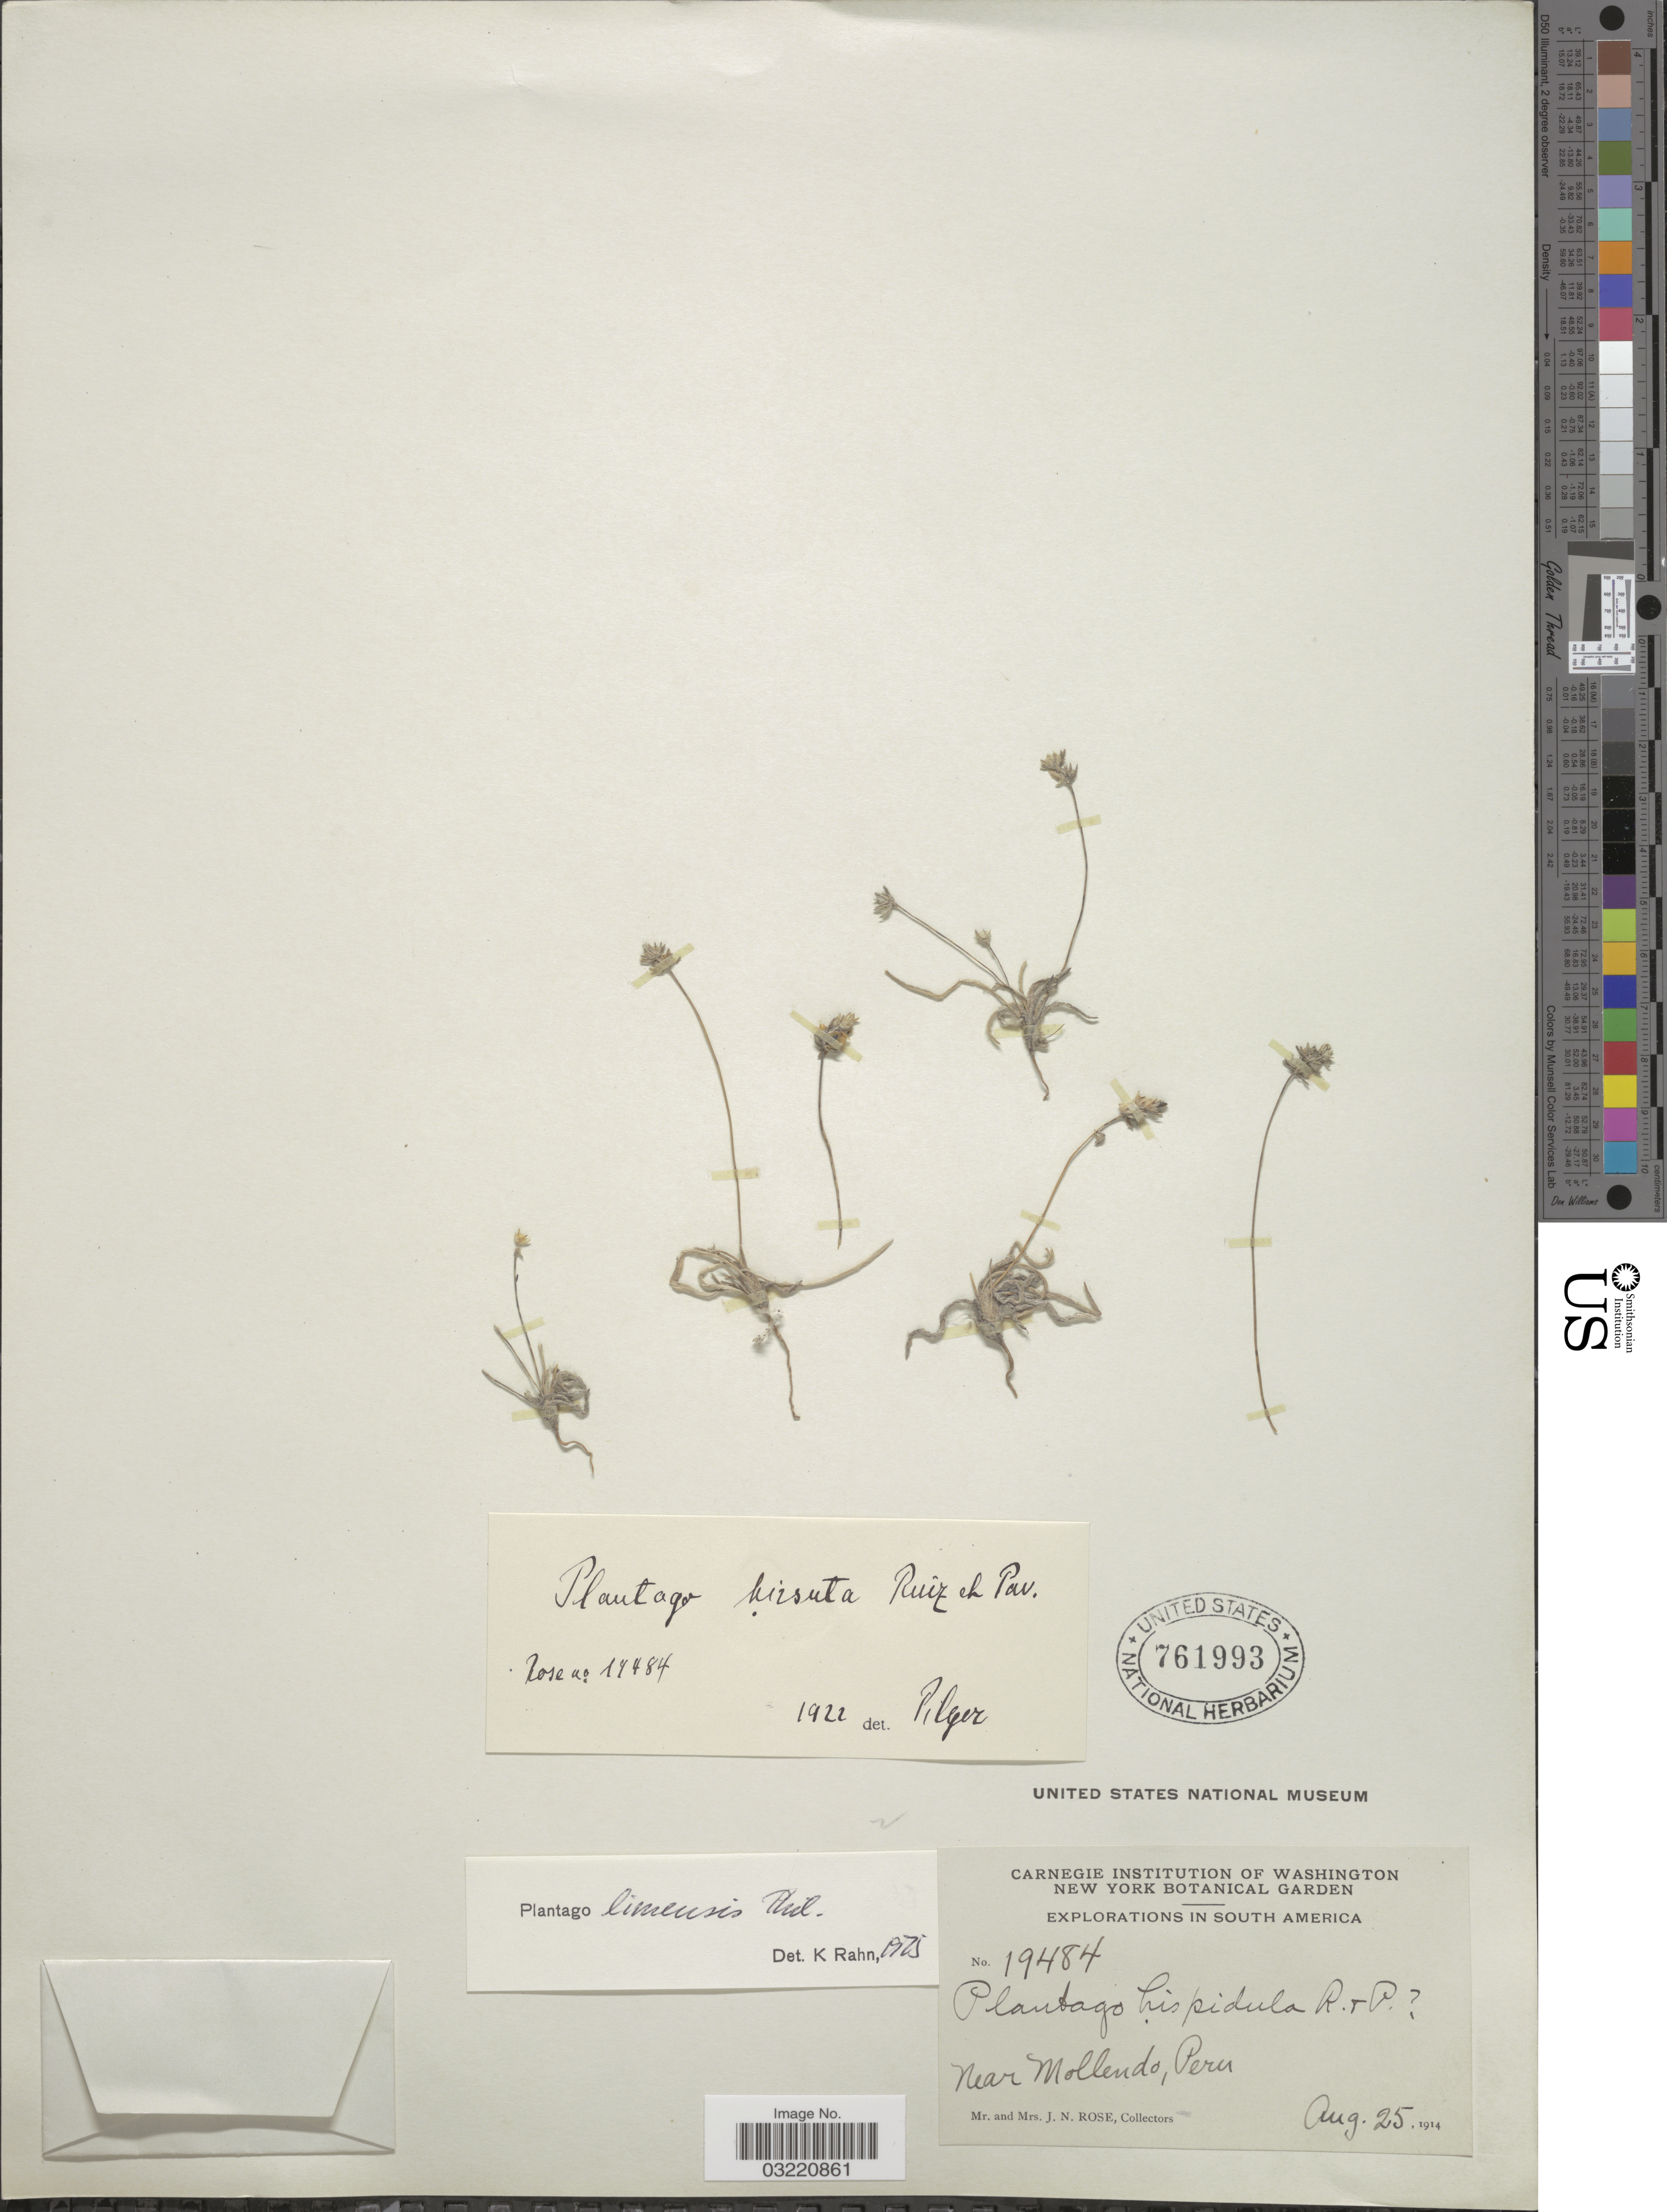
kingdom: Plantae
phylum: Tracheophyta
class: Magnoliopsida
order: Lamiales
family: Plantaginaceae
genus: Plantago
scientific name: Plantago limensis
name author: Pers.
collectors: J. N. Rose & L. B. Rose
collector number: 19484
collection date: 1914-08-25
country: Peru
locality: Near Mollendo.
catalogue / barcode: US 761993